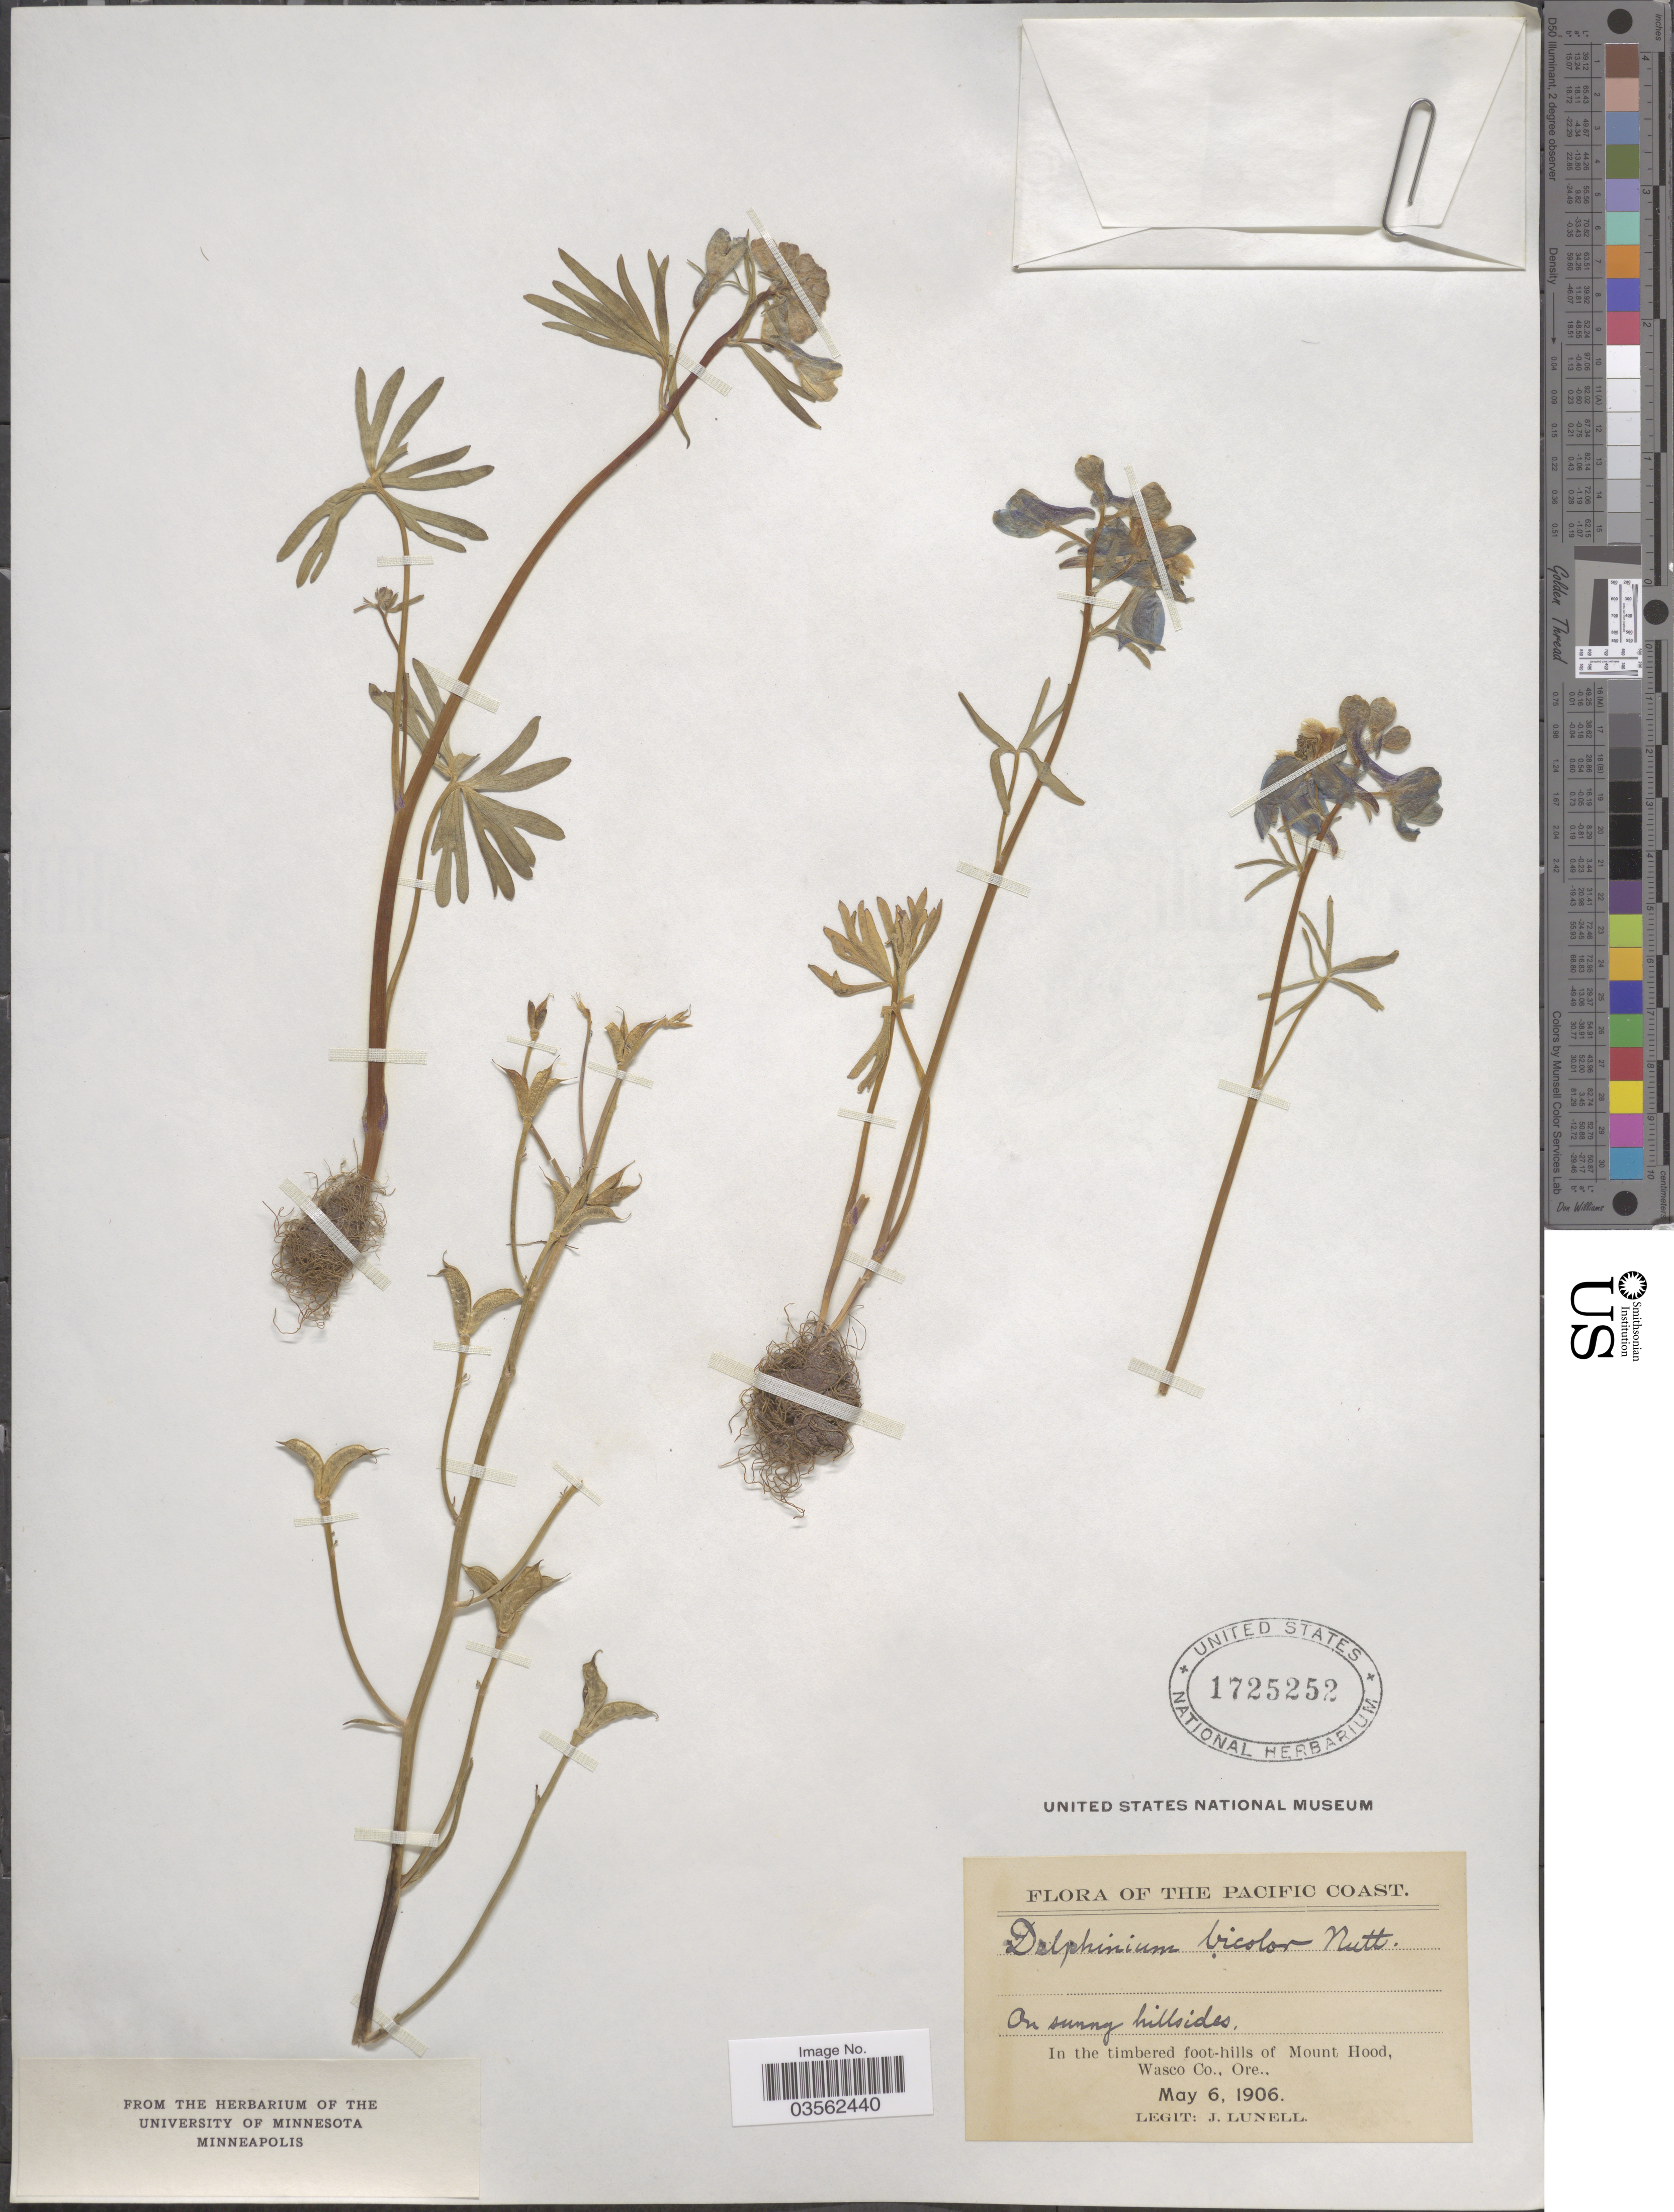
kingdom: Plantae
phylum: Tracheophyta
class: Magnoliopsida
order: Ranunculales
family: Ranunculaceae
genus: Delphinium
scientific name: Delphinium bicolor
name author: Nutt.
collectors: J. Lunell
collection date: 1906-05-06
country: United States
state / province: Oregon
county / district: Wasco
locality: The Pacific Coast. In the timbered foot-hills of Mount Hood, Wasco Co.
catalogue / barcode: US 1725252